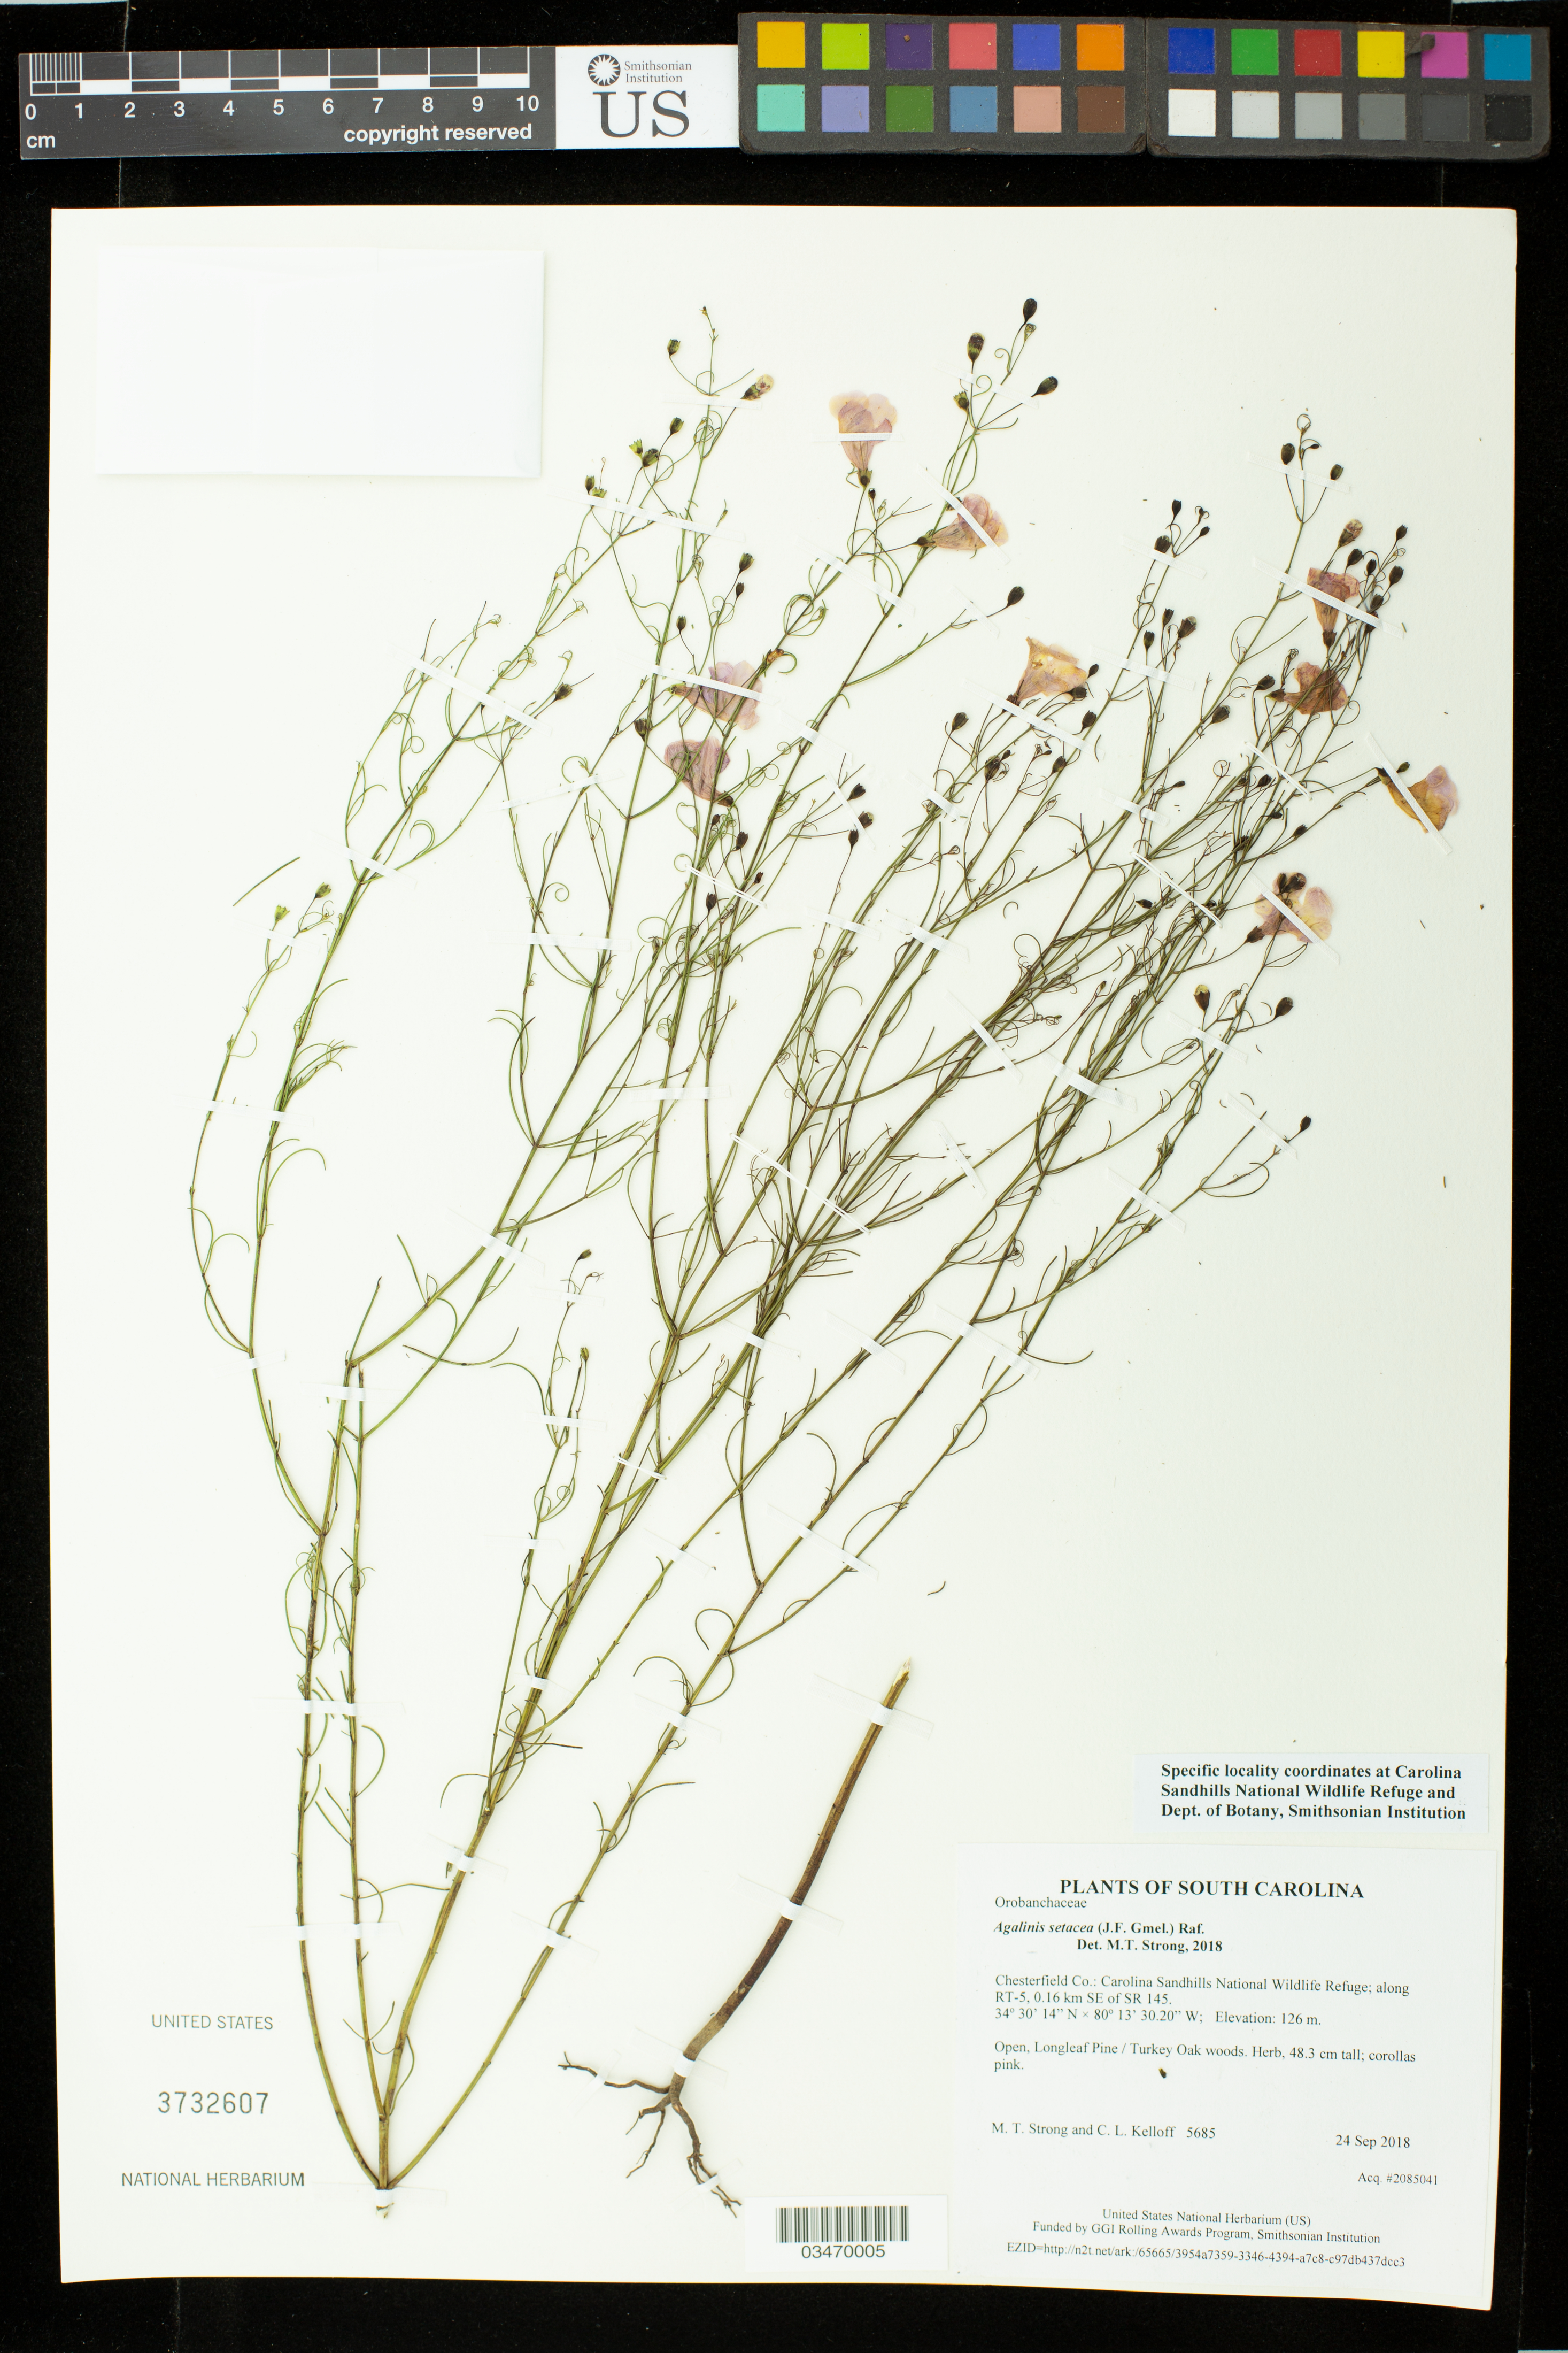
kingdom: Plantae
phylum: Tracheophyta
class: Magnoliopsida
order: Lamiales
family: Orobanchaceae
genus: Agalinis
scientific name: Agalinis setacea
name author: (J.F. Gmel.) Raf.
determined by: Strong, M. T., (US), Smithsonian Institution - National Museum of Natural History (UNITED STATES)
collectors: M. T. Strong & C. L. Kelloff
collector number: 5685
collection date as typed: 24 Sep 2018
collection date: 2018-09-24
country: United States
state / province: South Carolina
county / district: Chesterfield Co.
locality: Carolina Sandhills National Wildlife Refuge; along RT-5, 0.16 km SE of SR 145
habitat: Open, Longleaf Pine / Turkey Oak woods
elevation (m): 126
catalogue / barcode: US 3732607